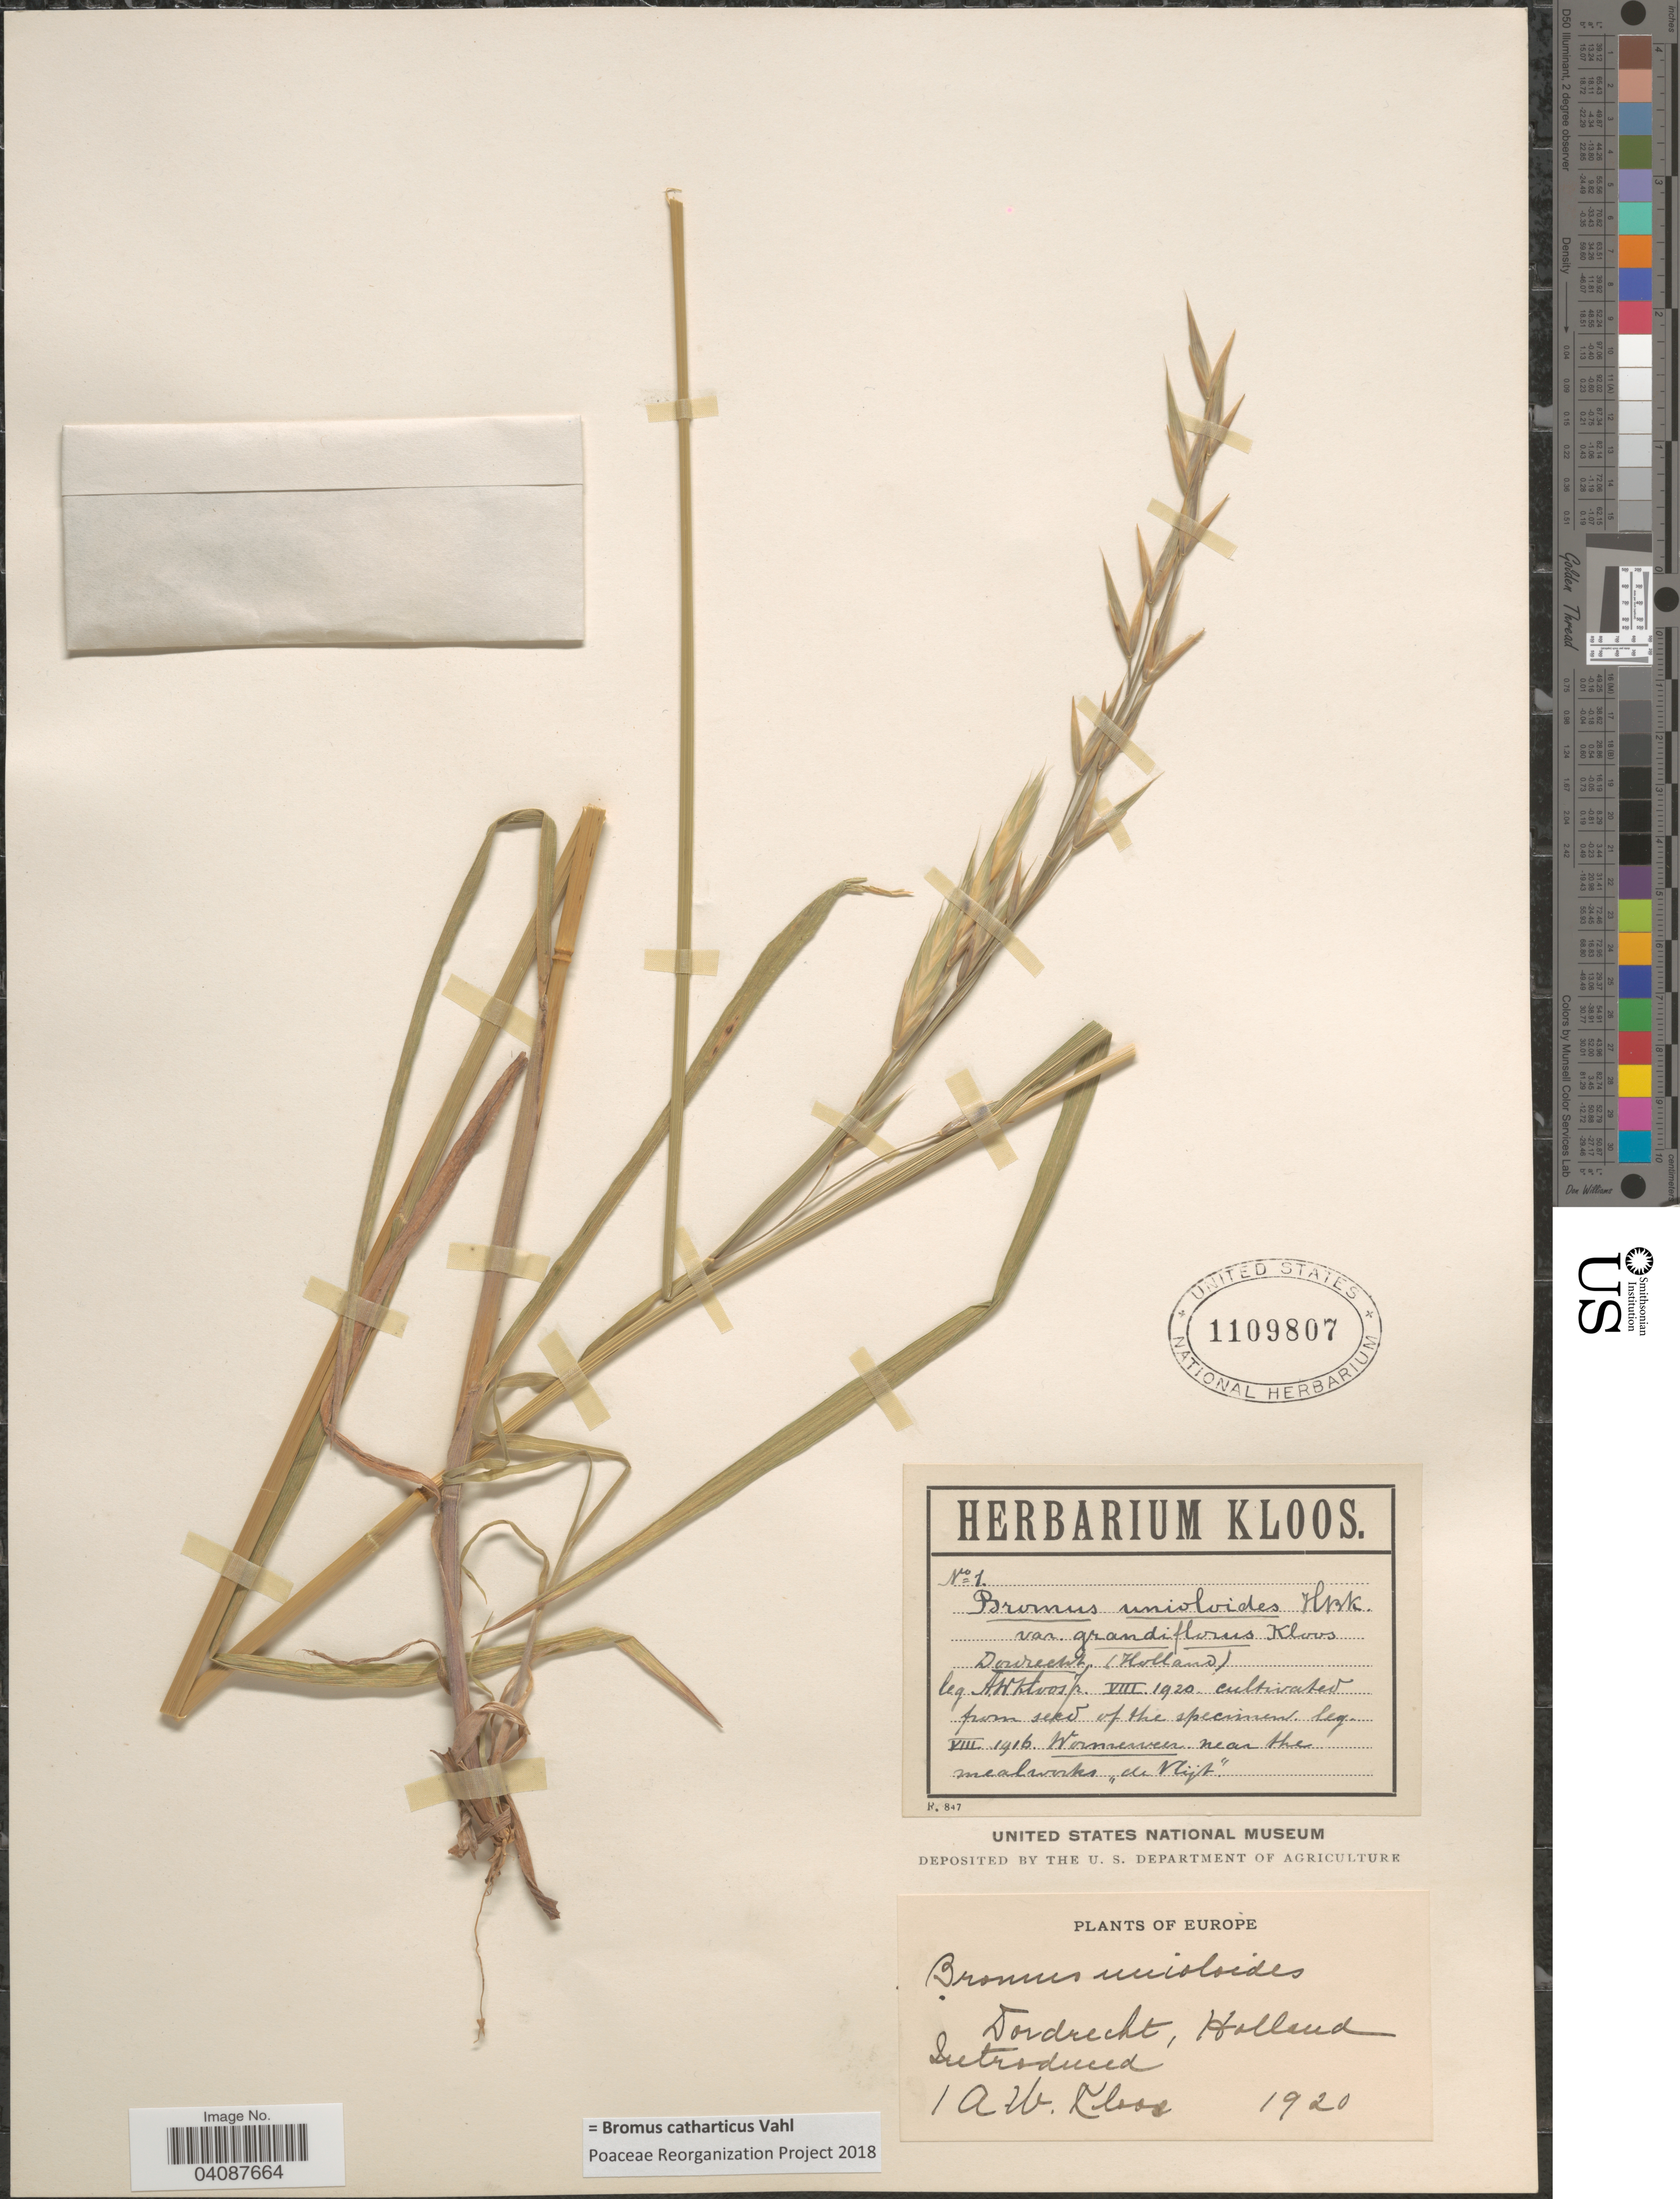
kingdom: Plantae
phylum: Tracheophyta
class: Liliopsida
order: Poales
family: Poaceae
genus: Bromus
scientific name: Bromus commutatus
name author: Schrad.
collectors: A. W. Kloos, Jr.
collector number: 1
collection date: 1920-08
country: Netherlands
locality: Dordrecht (Holland). Wormerveer near the mealworks "de Vlijt".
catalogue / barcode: US 1109807